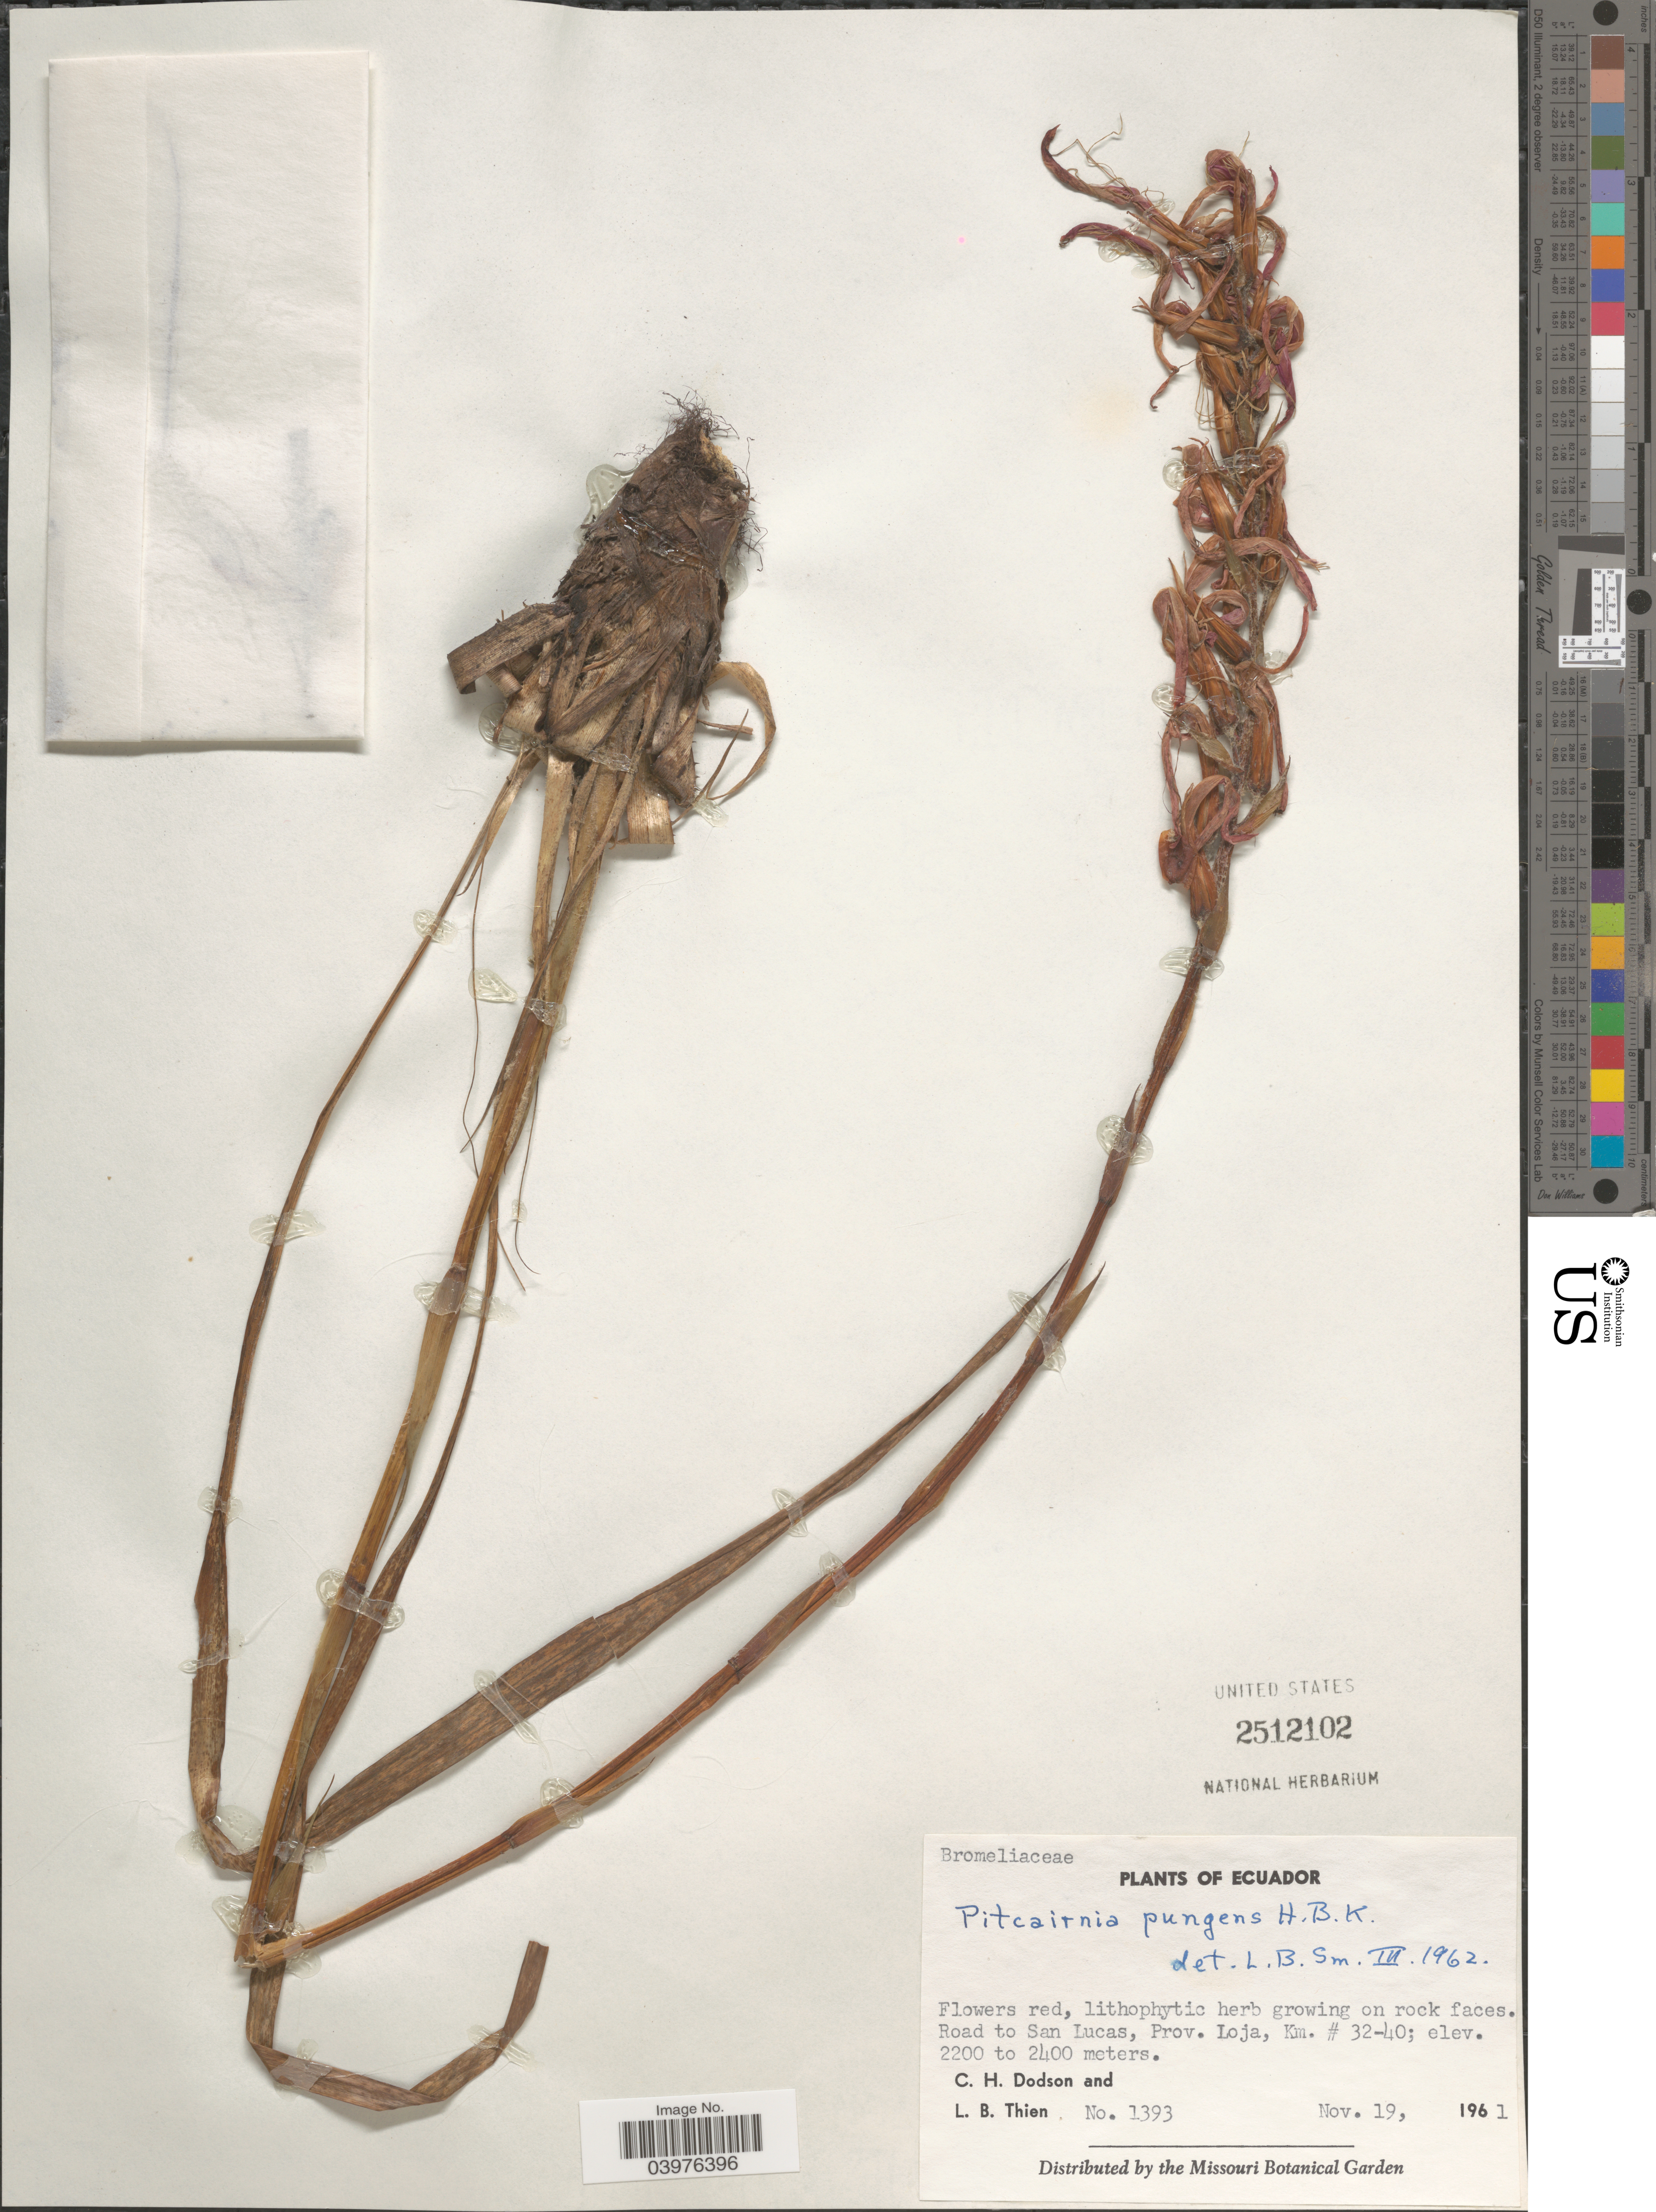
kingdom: Plantae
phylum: Tracheophyta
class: Liliopsida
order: Poales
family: Bromeliaceae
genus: Pitcairnia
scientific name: Pitcairnia pungens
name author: Kunth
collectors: C. H. Dodson & L. Thien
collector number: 1393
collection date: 1961-11-19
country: Ecuador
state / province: Loja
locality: Road to San Lucas, Km. #32-40.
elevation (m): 2200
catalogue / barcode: US 2512102